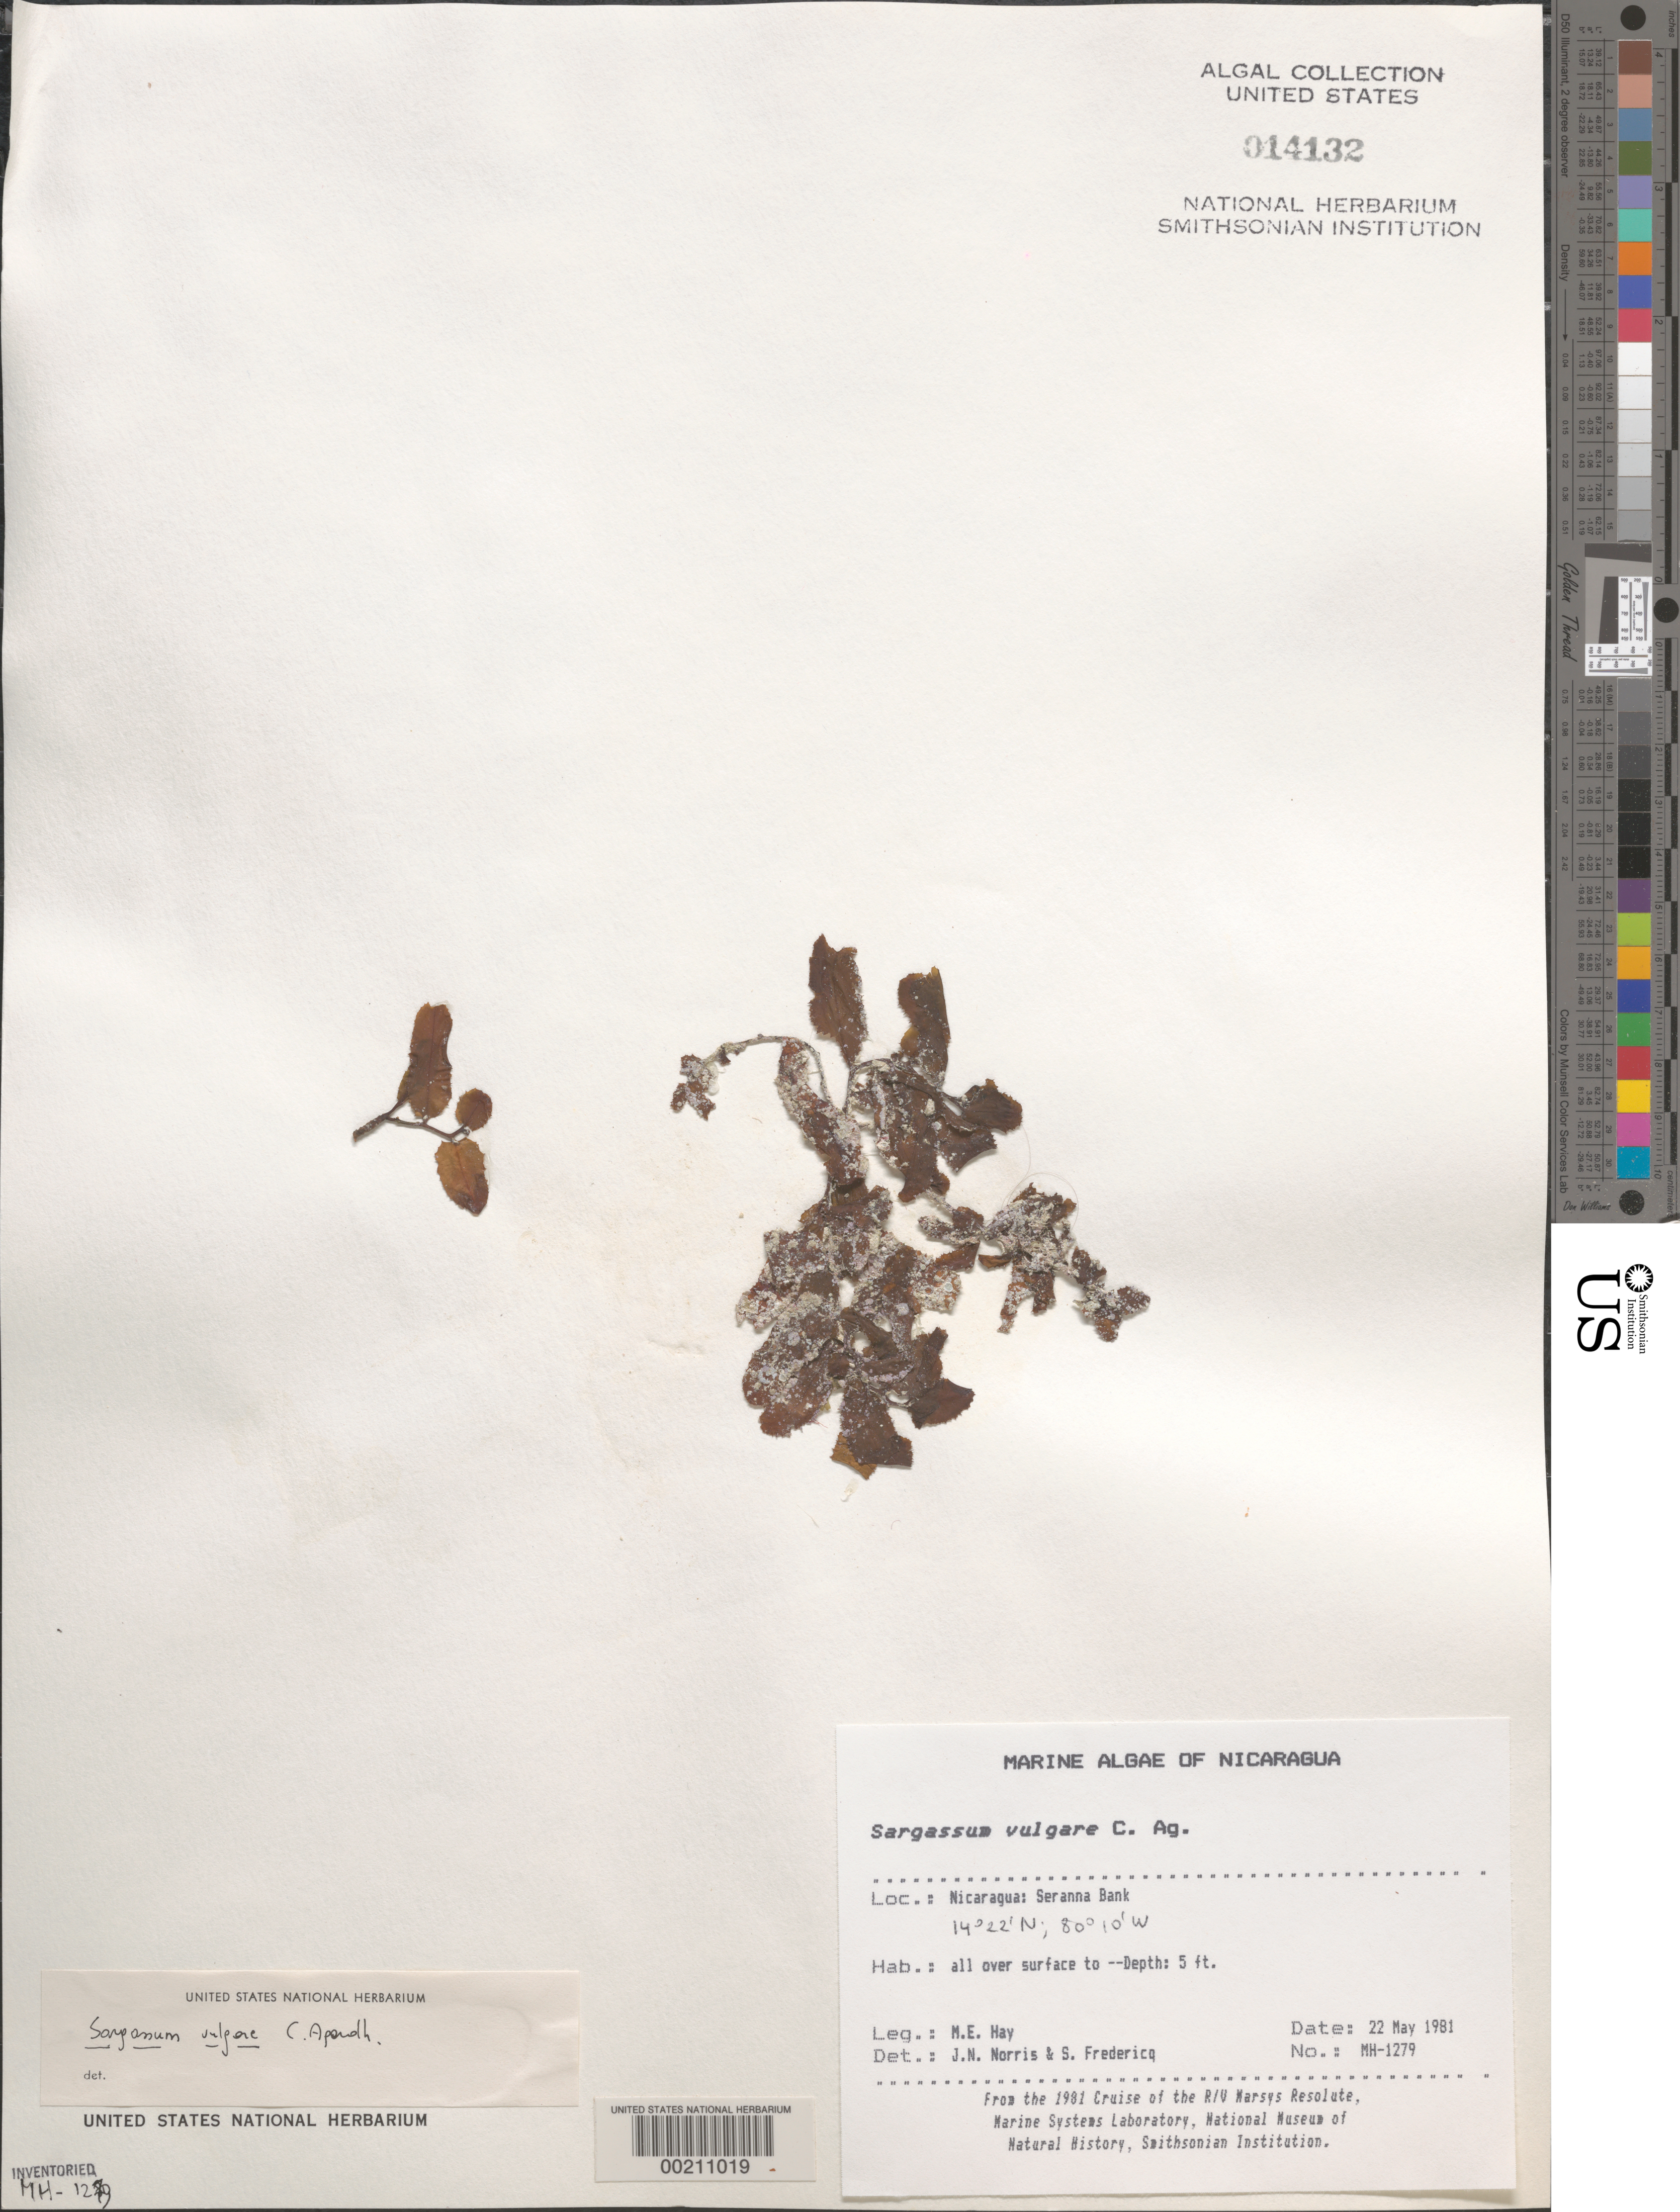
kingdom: Chromista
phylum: Ochrophyta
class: Phaeophyceae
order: Fucales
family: Sargassaceae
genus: Sargassum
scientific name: Sargassum vulgare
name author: C. Agardh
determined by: Norris, J. N.; Fredericq, S.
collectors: M. E. Hay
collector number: MEH-1279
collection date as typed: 22 May 1981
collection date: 1981-05-22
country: Nicaragua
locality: Seranna bank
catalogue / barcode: US 14132